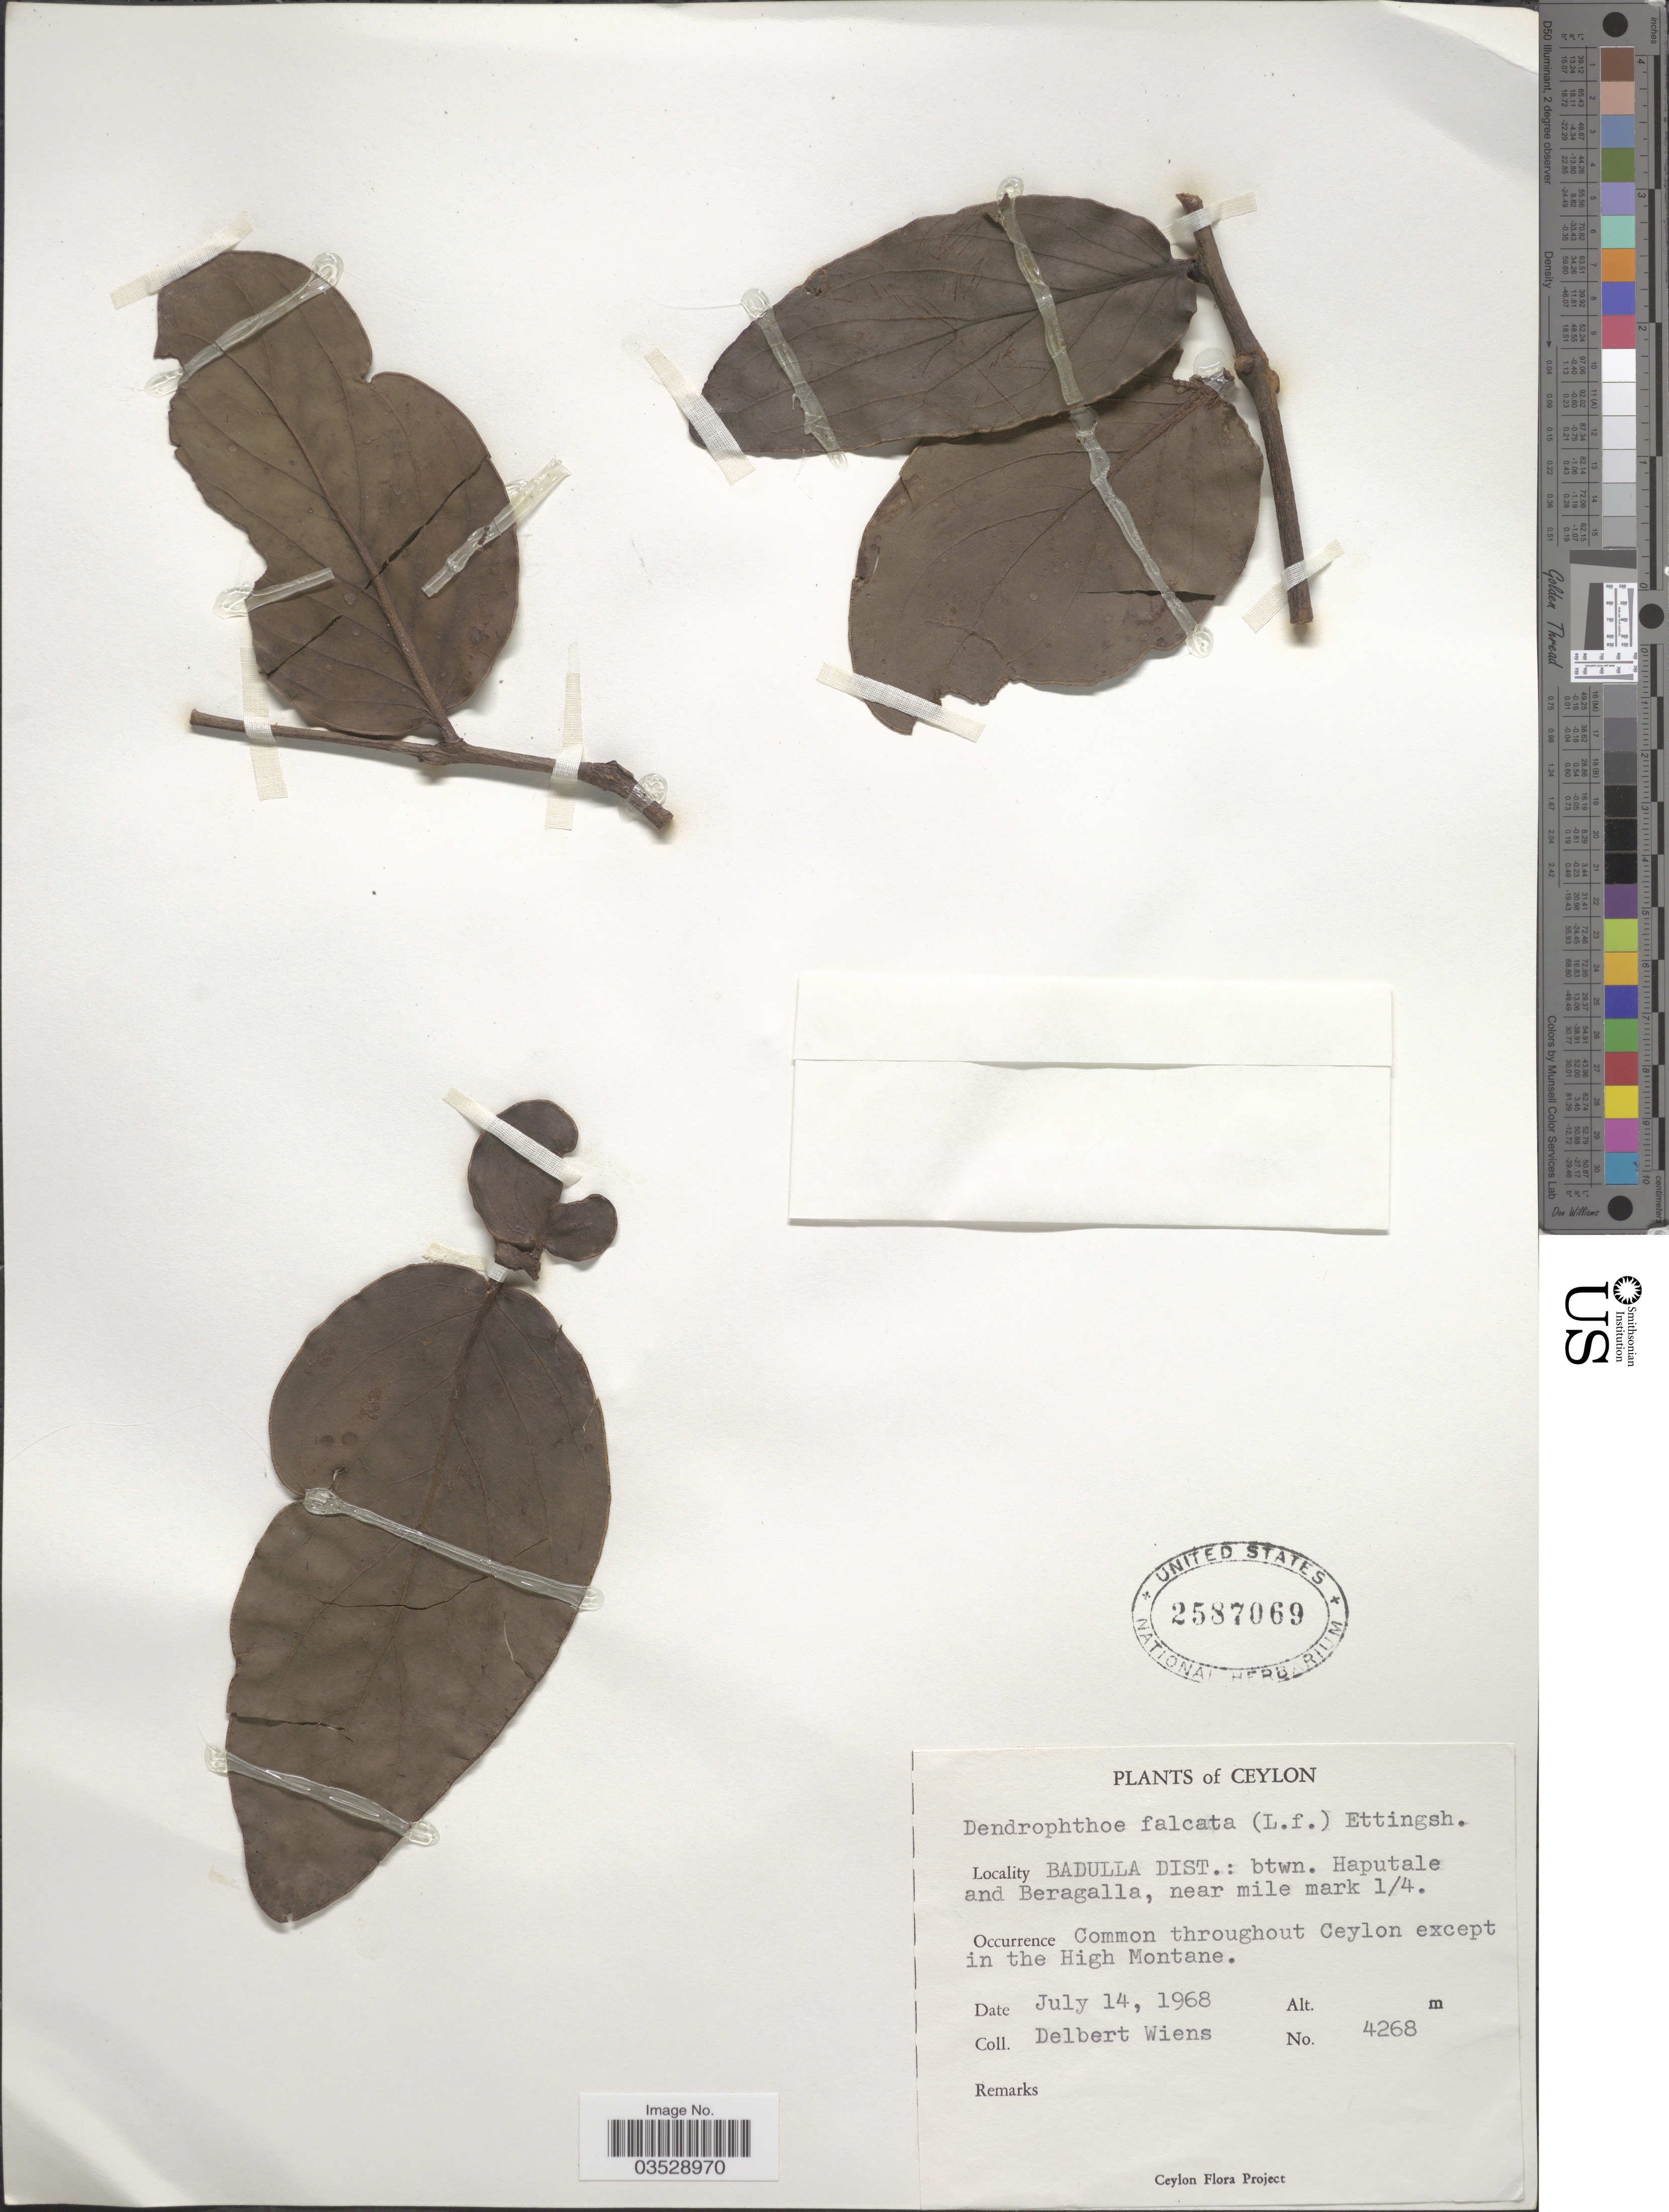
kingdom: Plantae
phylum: Tracheophyta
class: Magnoliopsida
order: Santalales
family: Loranthaceae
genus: Dendrophthoe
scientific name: Dendrophthoe falcata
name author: (L. f.) Ettingsh.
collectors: D. Wiens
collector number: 4268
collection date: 1968-07-14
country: Sri Lanka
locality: Ceylon. Badulla Dist.: btwn. Haputale and Beragalla, near mile mark 1/4. Common throughout Ceylon except in the High Montane.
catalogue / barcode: US 2587069